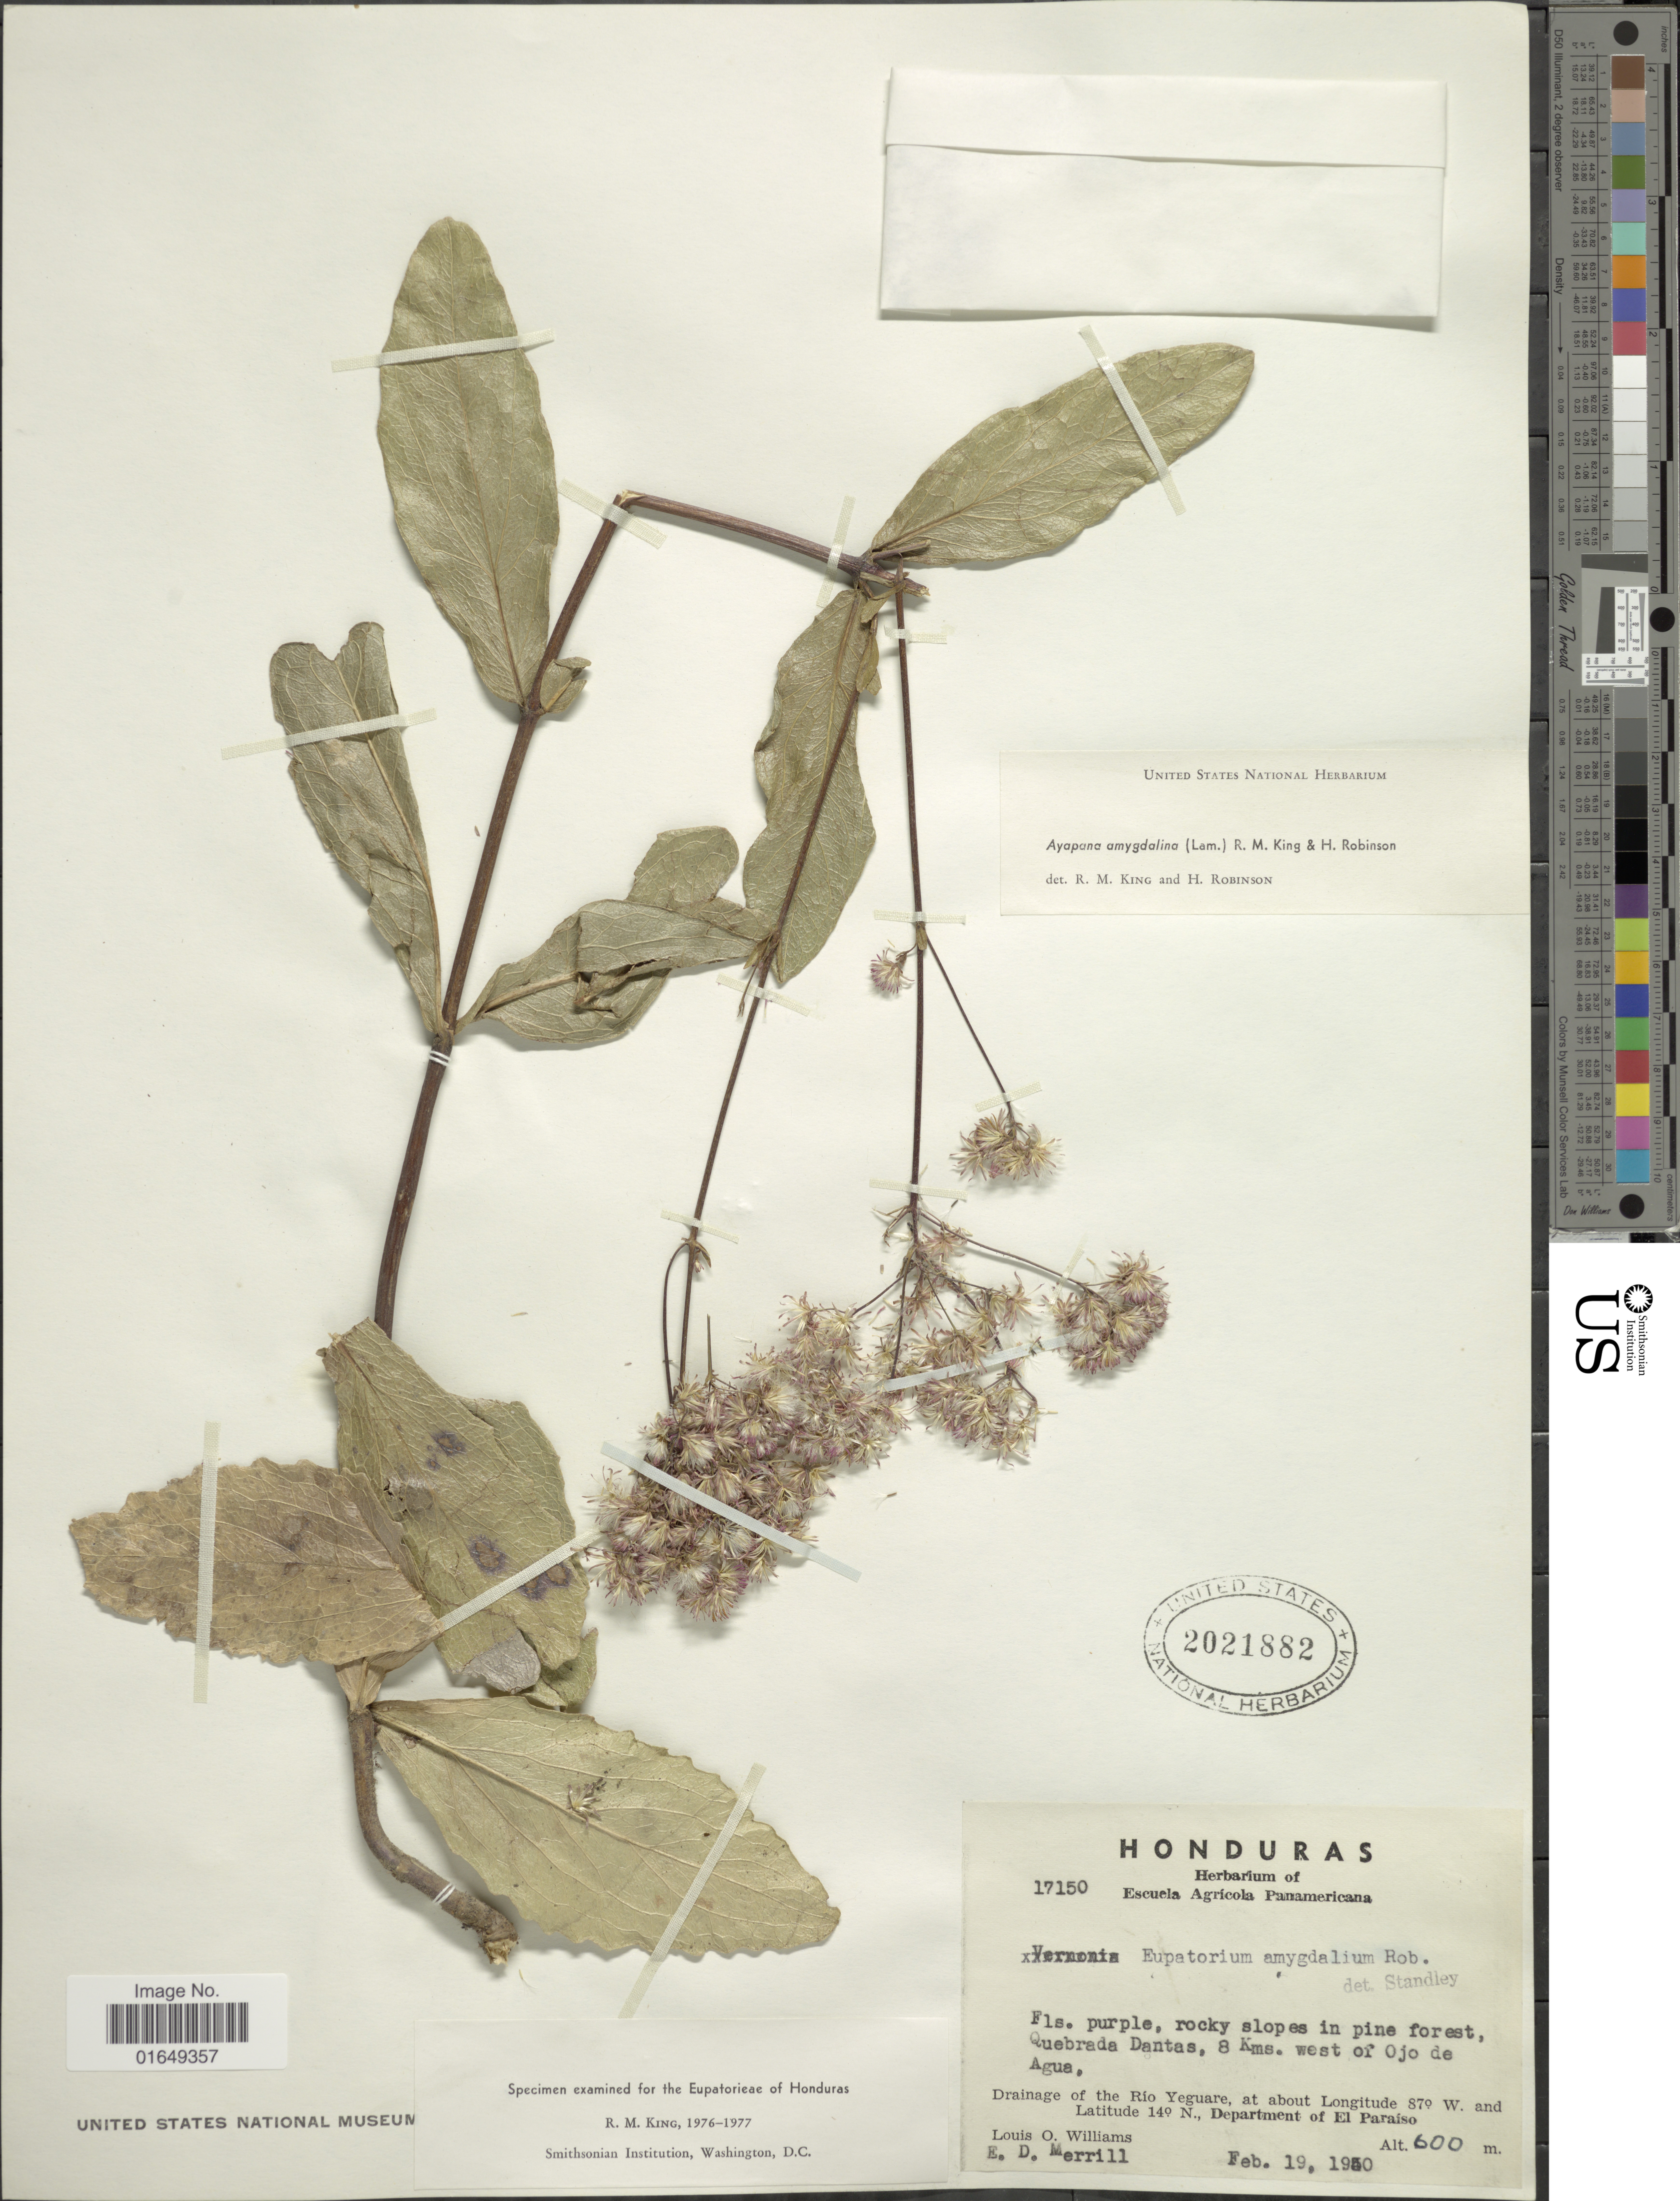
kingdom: Plantae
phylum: Tracheophyta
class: Magnoliopsida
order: Asterales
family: Asteraceae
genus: Ayapana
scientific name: Ayapana amygdalina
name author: (Lam.) R.M. King & H. Rob.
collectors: L. O. Williams & E. D. Merrill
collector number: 17150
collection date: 1950-02-19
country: Honduras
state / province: El Paraíso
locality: Quebrada Dantas, 8 Kms. west of Ojo de Agua, drainage of the Rio Yeguare.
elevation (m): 600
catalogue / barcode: US 2021882